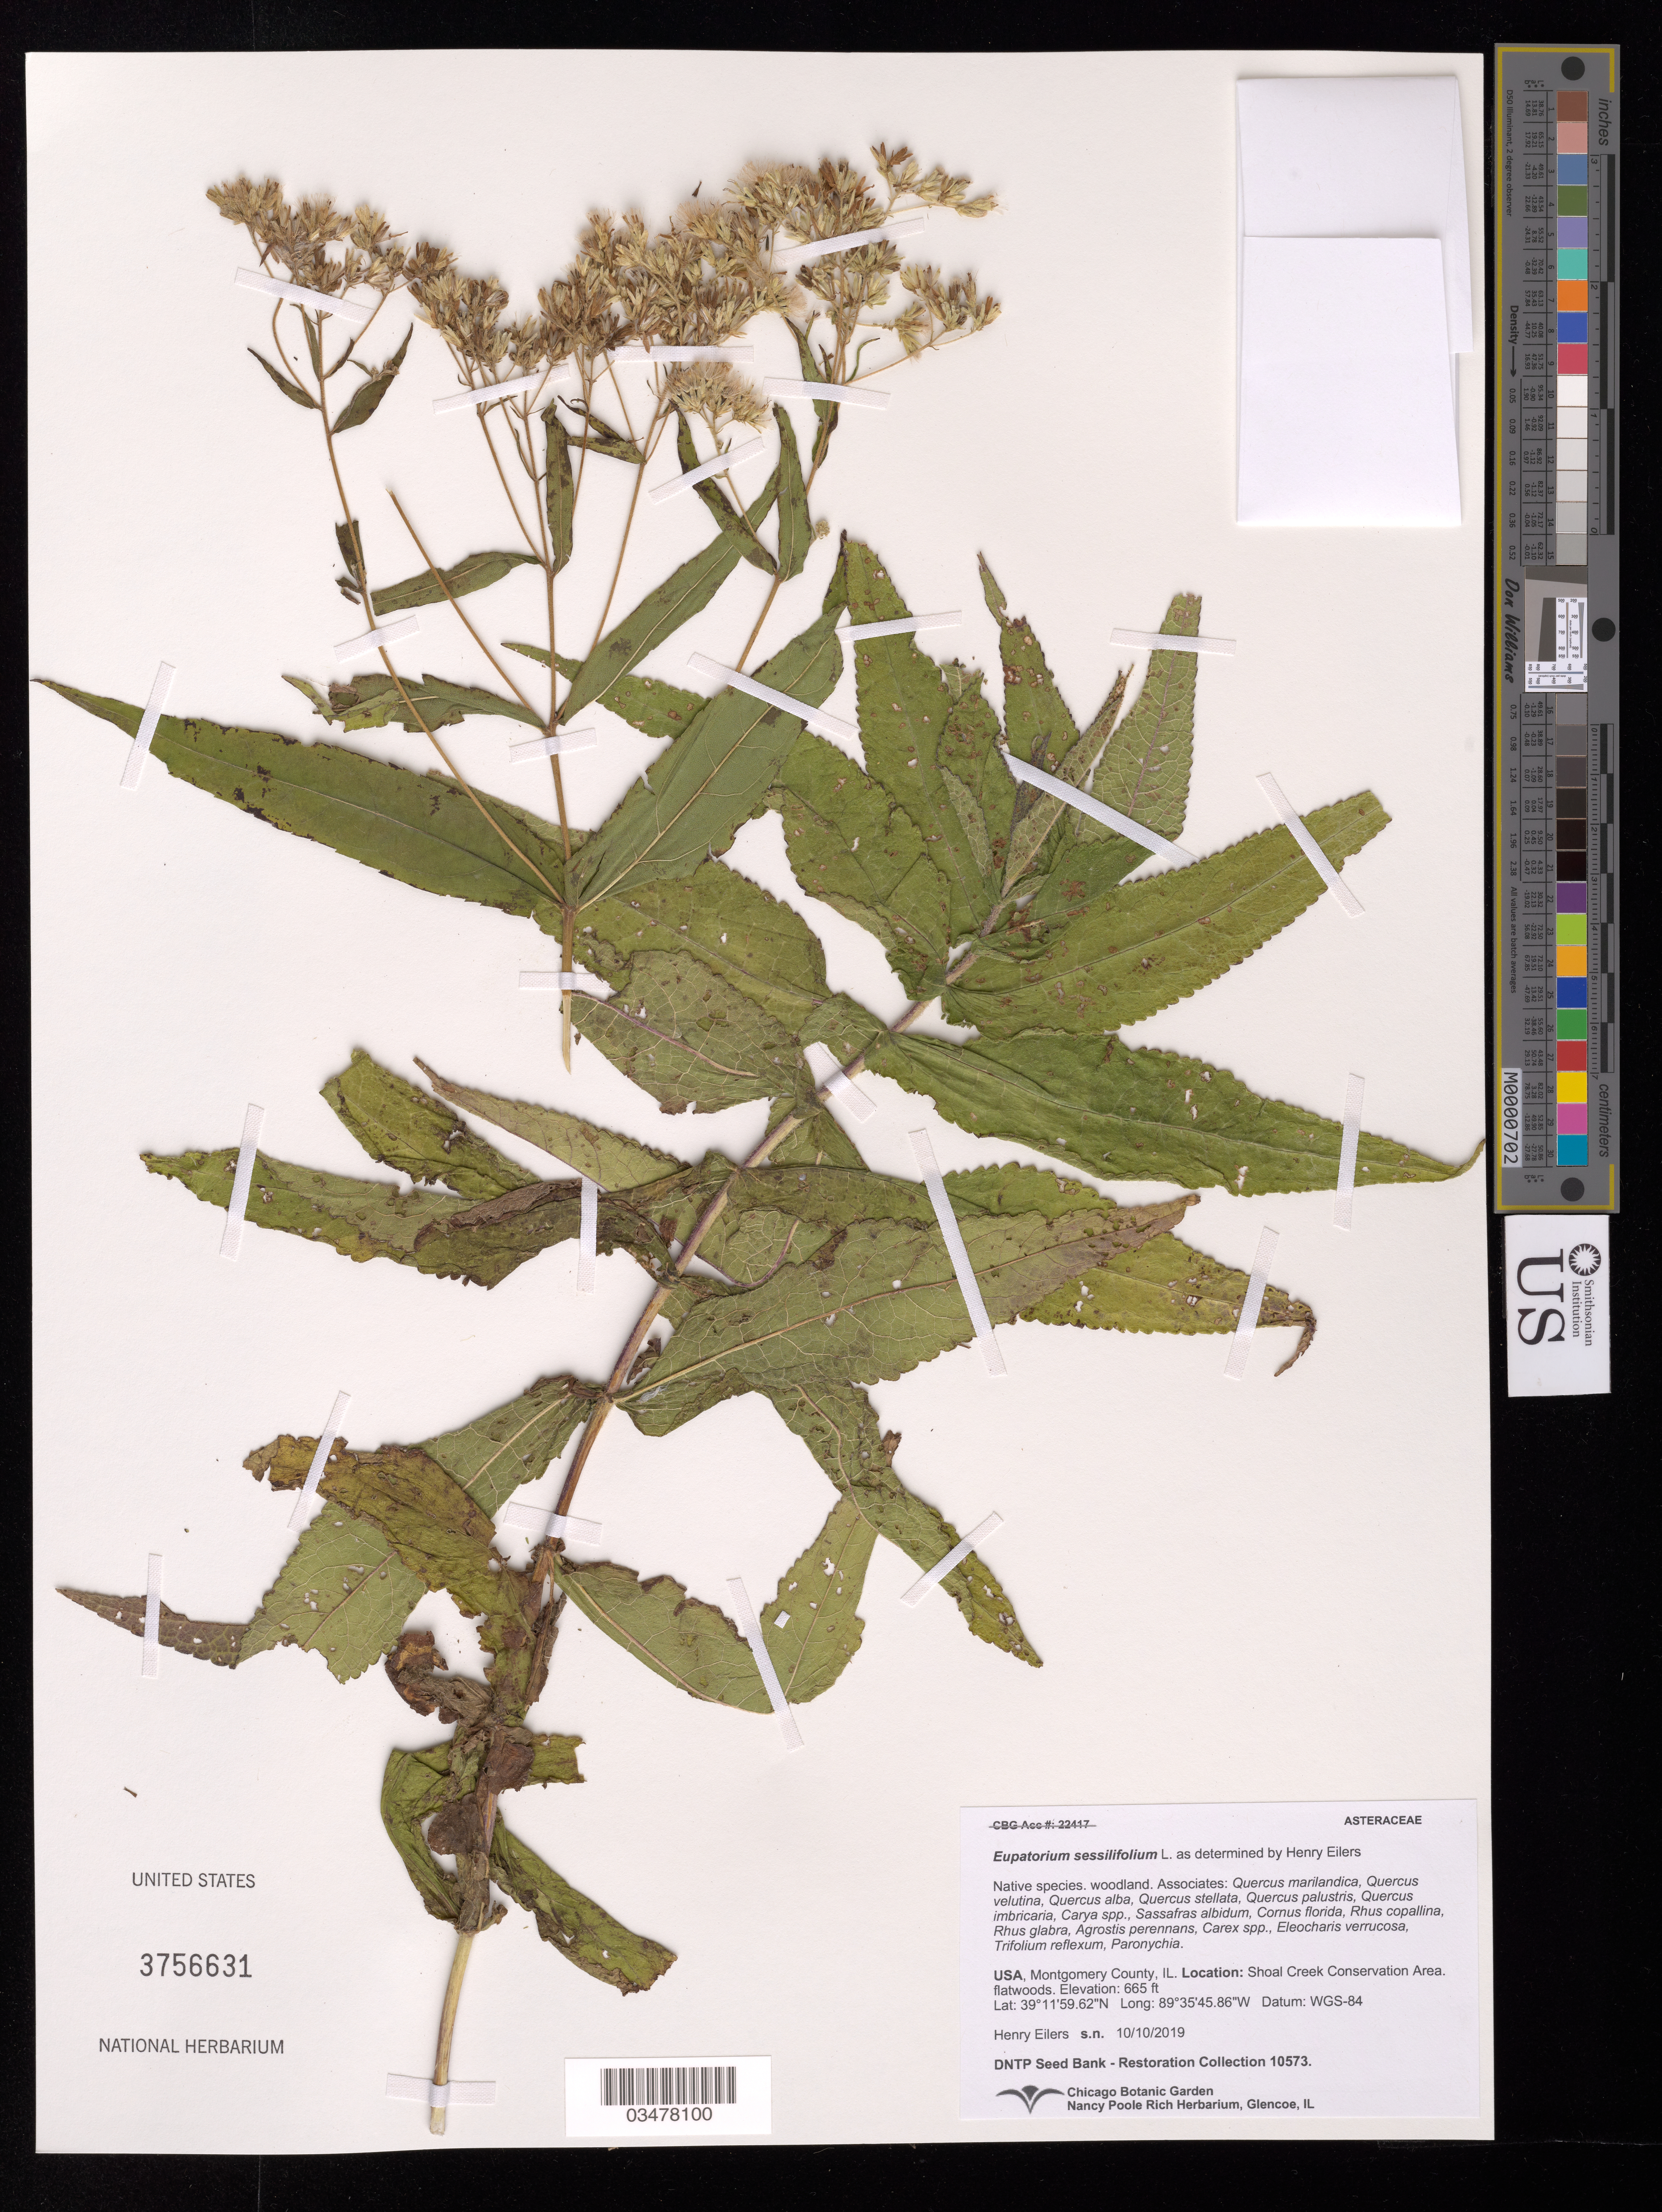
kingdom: Plantae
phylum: Tracheophyta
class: Magnoliopsida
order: Asterales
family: Asteraceae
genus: Eupatorium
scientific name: Eupatorium sessilifolium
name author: L.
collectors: H. Eilers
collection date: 2019-10-10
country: United States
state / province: Illinois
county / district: Montgomery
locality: Shoal Creek Conservation Area, flatwoods.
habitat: Woodland. With Quercus alba, Carya sp., Carex sp., Cornus florida, Rhus copallina, ect.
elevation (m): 203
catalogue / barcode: US 3756631